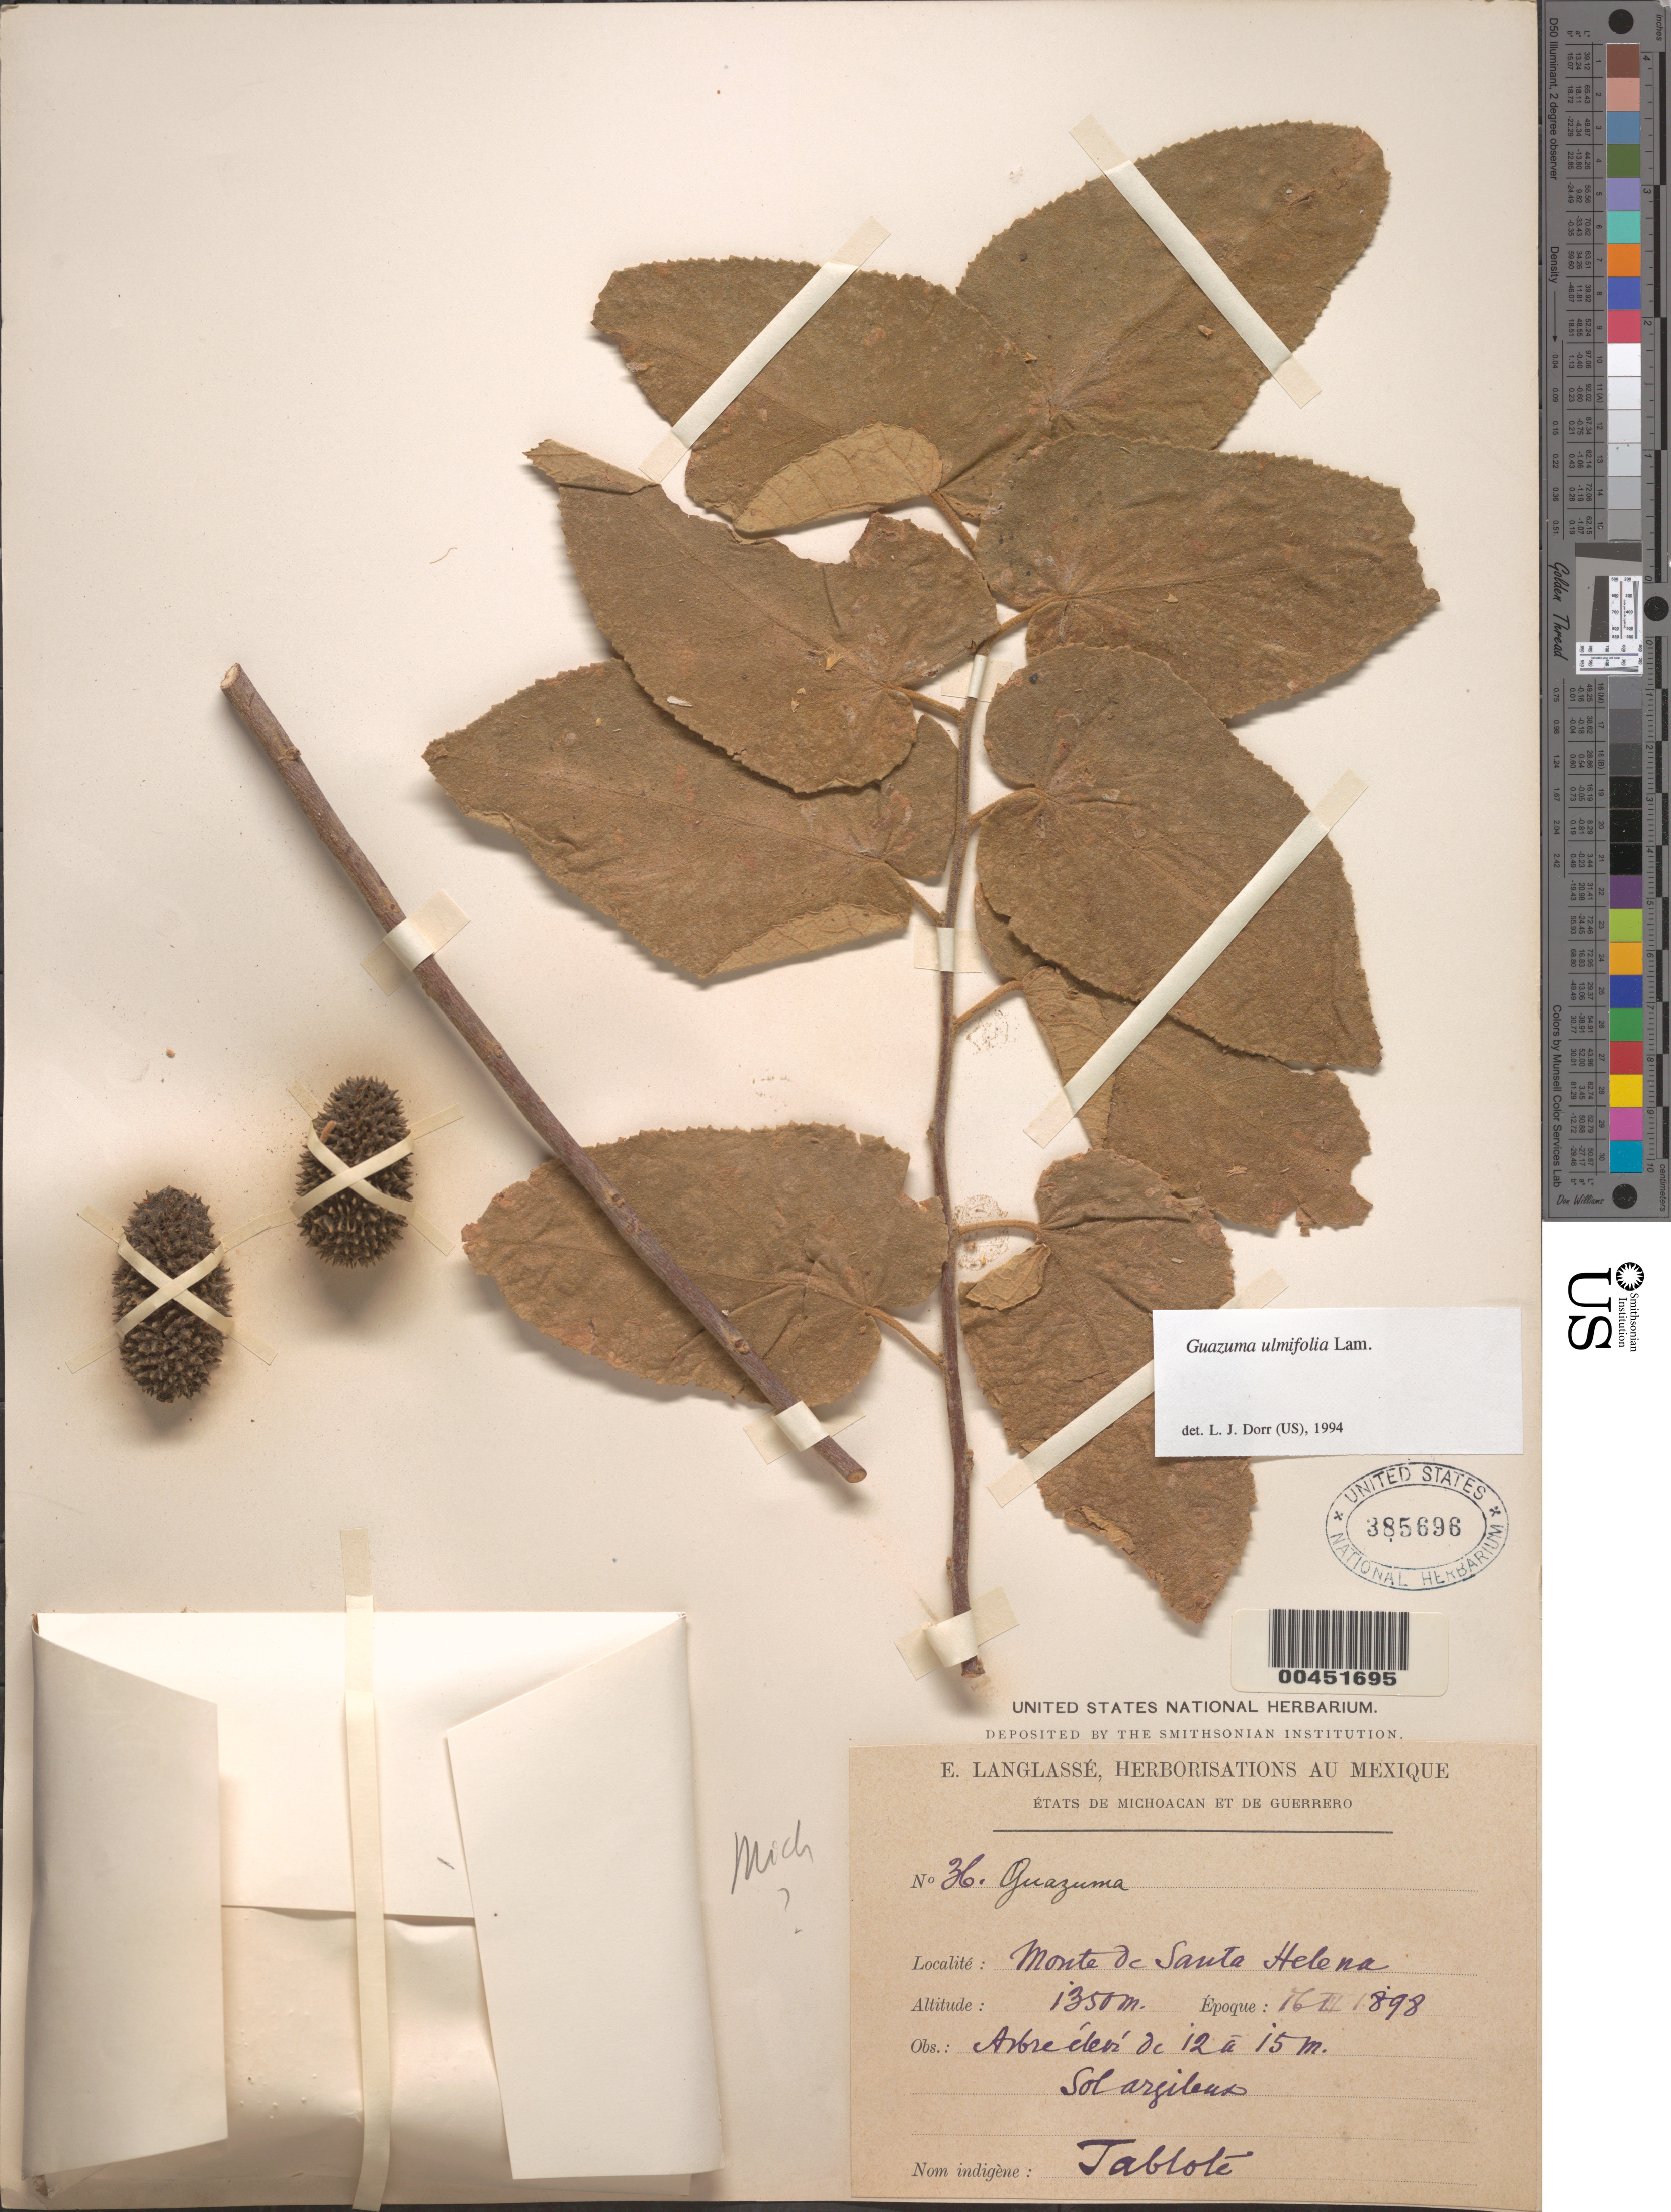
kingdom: Plantae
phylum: Tracheophyta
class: Magnoliopsida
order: Malvales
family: Malvaceae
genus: Guazuma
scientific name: Guazuma ulmifolia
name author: Lam.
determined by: Dorr, L. J., (BOT), Smithsonian Institution - National Museum of Natural History (UNITED STATES)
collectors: E. Langlassé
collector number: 36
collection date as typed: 16 Mar 1898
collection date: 1898-03-16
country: Mexico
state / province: Michoacán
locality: Monte de Santa Helena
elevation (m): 1350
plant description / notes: Common name: Tablote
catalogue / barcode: US 385696